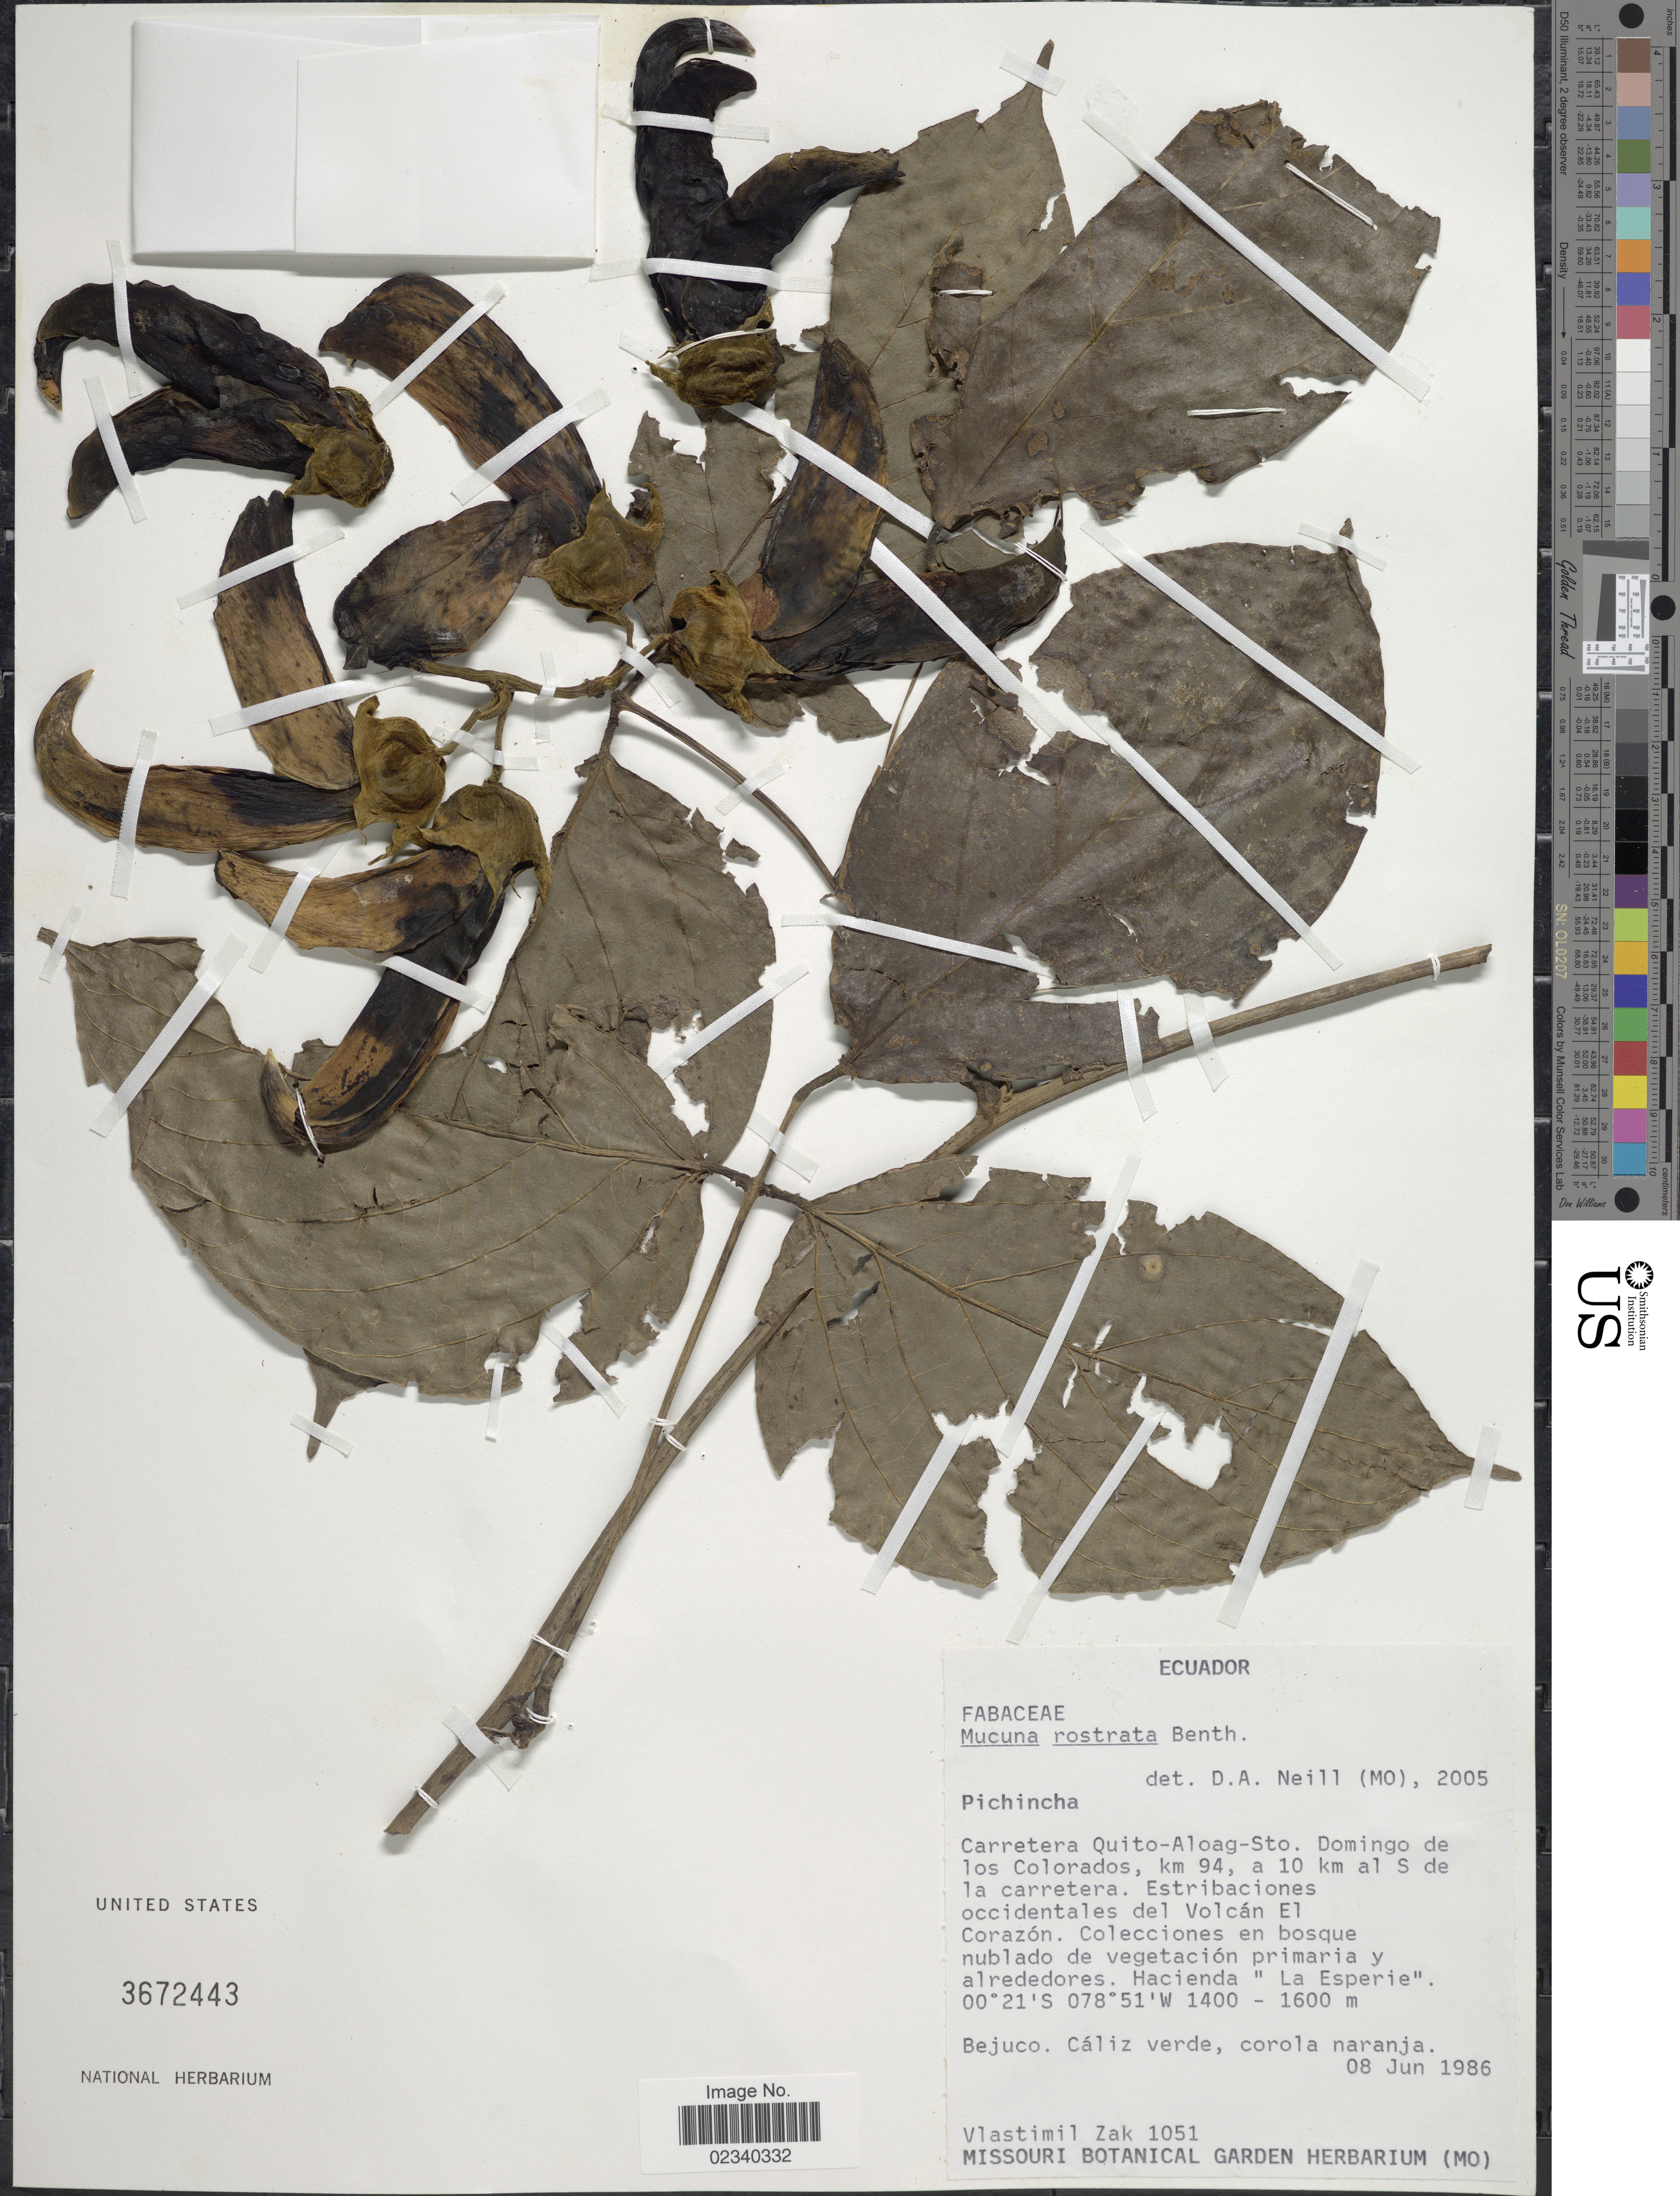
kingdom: Plantae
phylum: Tracheophyta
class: Magnoliopsida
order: Fabales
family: Fabaceae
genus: Mucuna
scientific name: Mucuna rostrata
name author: Benth.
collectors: V. Zak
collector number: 1051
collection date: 1986-06-08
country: Ecuador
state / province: Pichincha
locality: Carretera Quito-Aloag-Sto. Domingo de los Colorados, km 94, a 10 km al S de la carretera. Estribaciones occidentales del Volcan El Corazon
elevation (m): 1600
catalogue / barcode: US 3672443